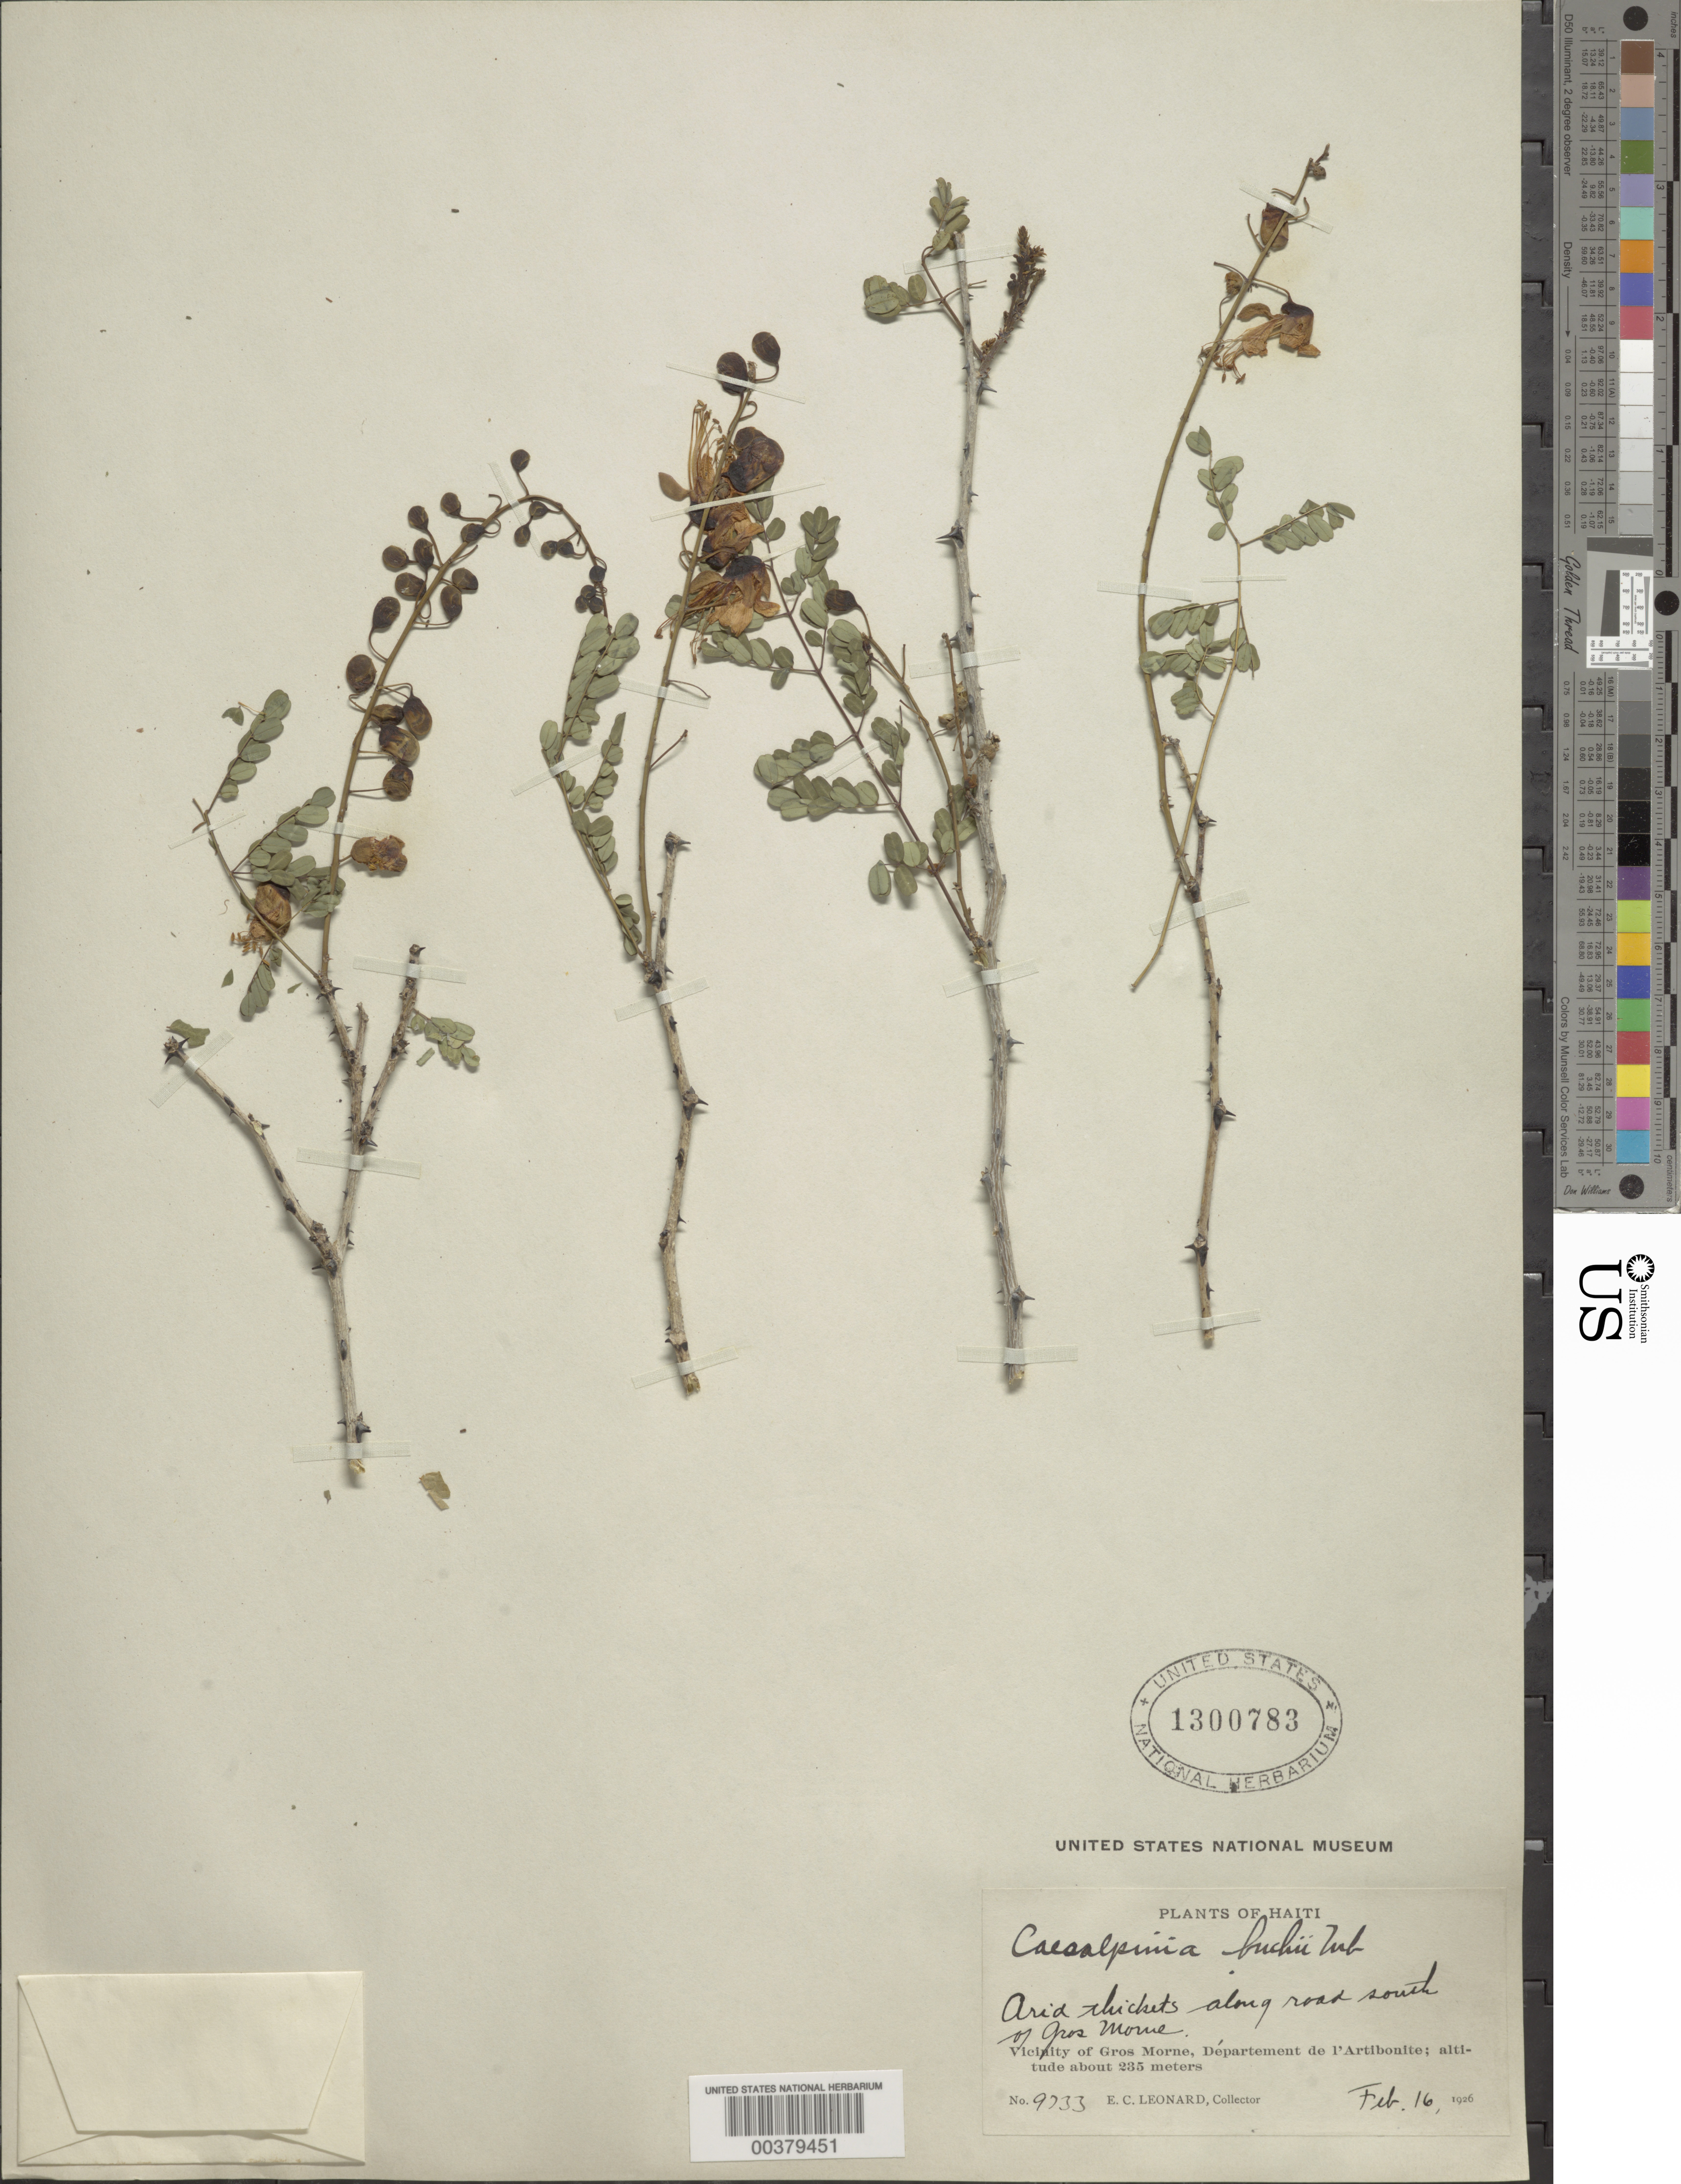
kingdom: Plantae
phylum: Tracheophyta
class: Magnoliopsida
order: Fabales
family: Fabaceae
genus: Denisophytum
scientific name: Denisophytum buchii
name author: (Urb.) Gagnon & G.P. Lewis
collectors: E. C. Leonard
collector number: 9733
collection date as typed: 16 Feb 1926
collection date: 1926-02-16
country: Haiti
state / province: Artibonite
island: Hispaniola Island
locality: Along road s of gros morne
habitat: Arid thicket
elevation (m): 235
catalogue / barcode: US 1300783